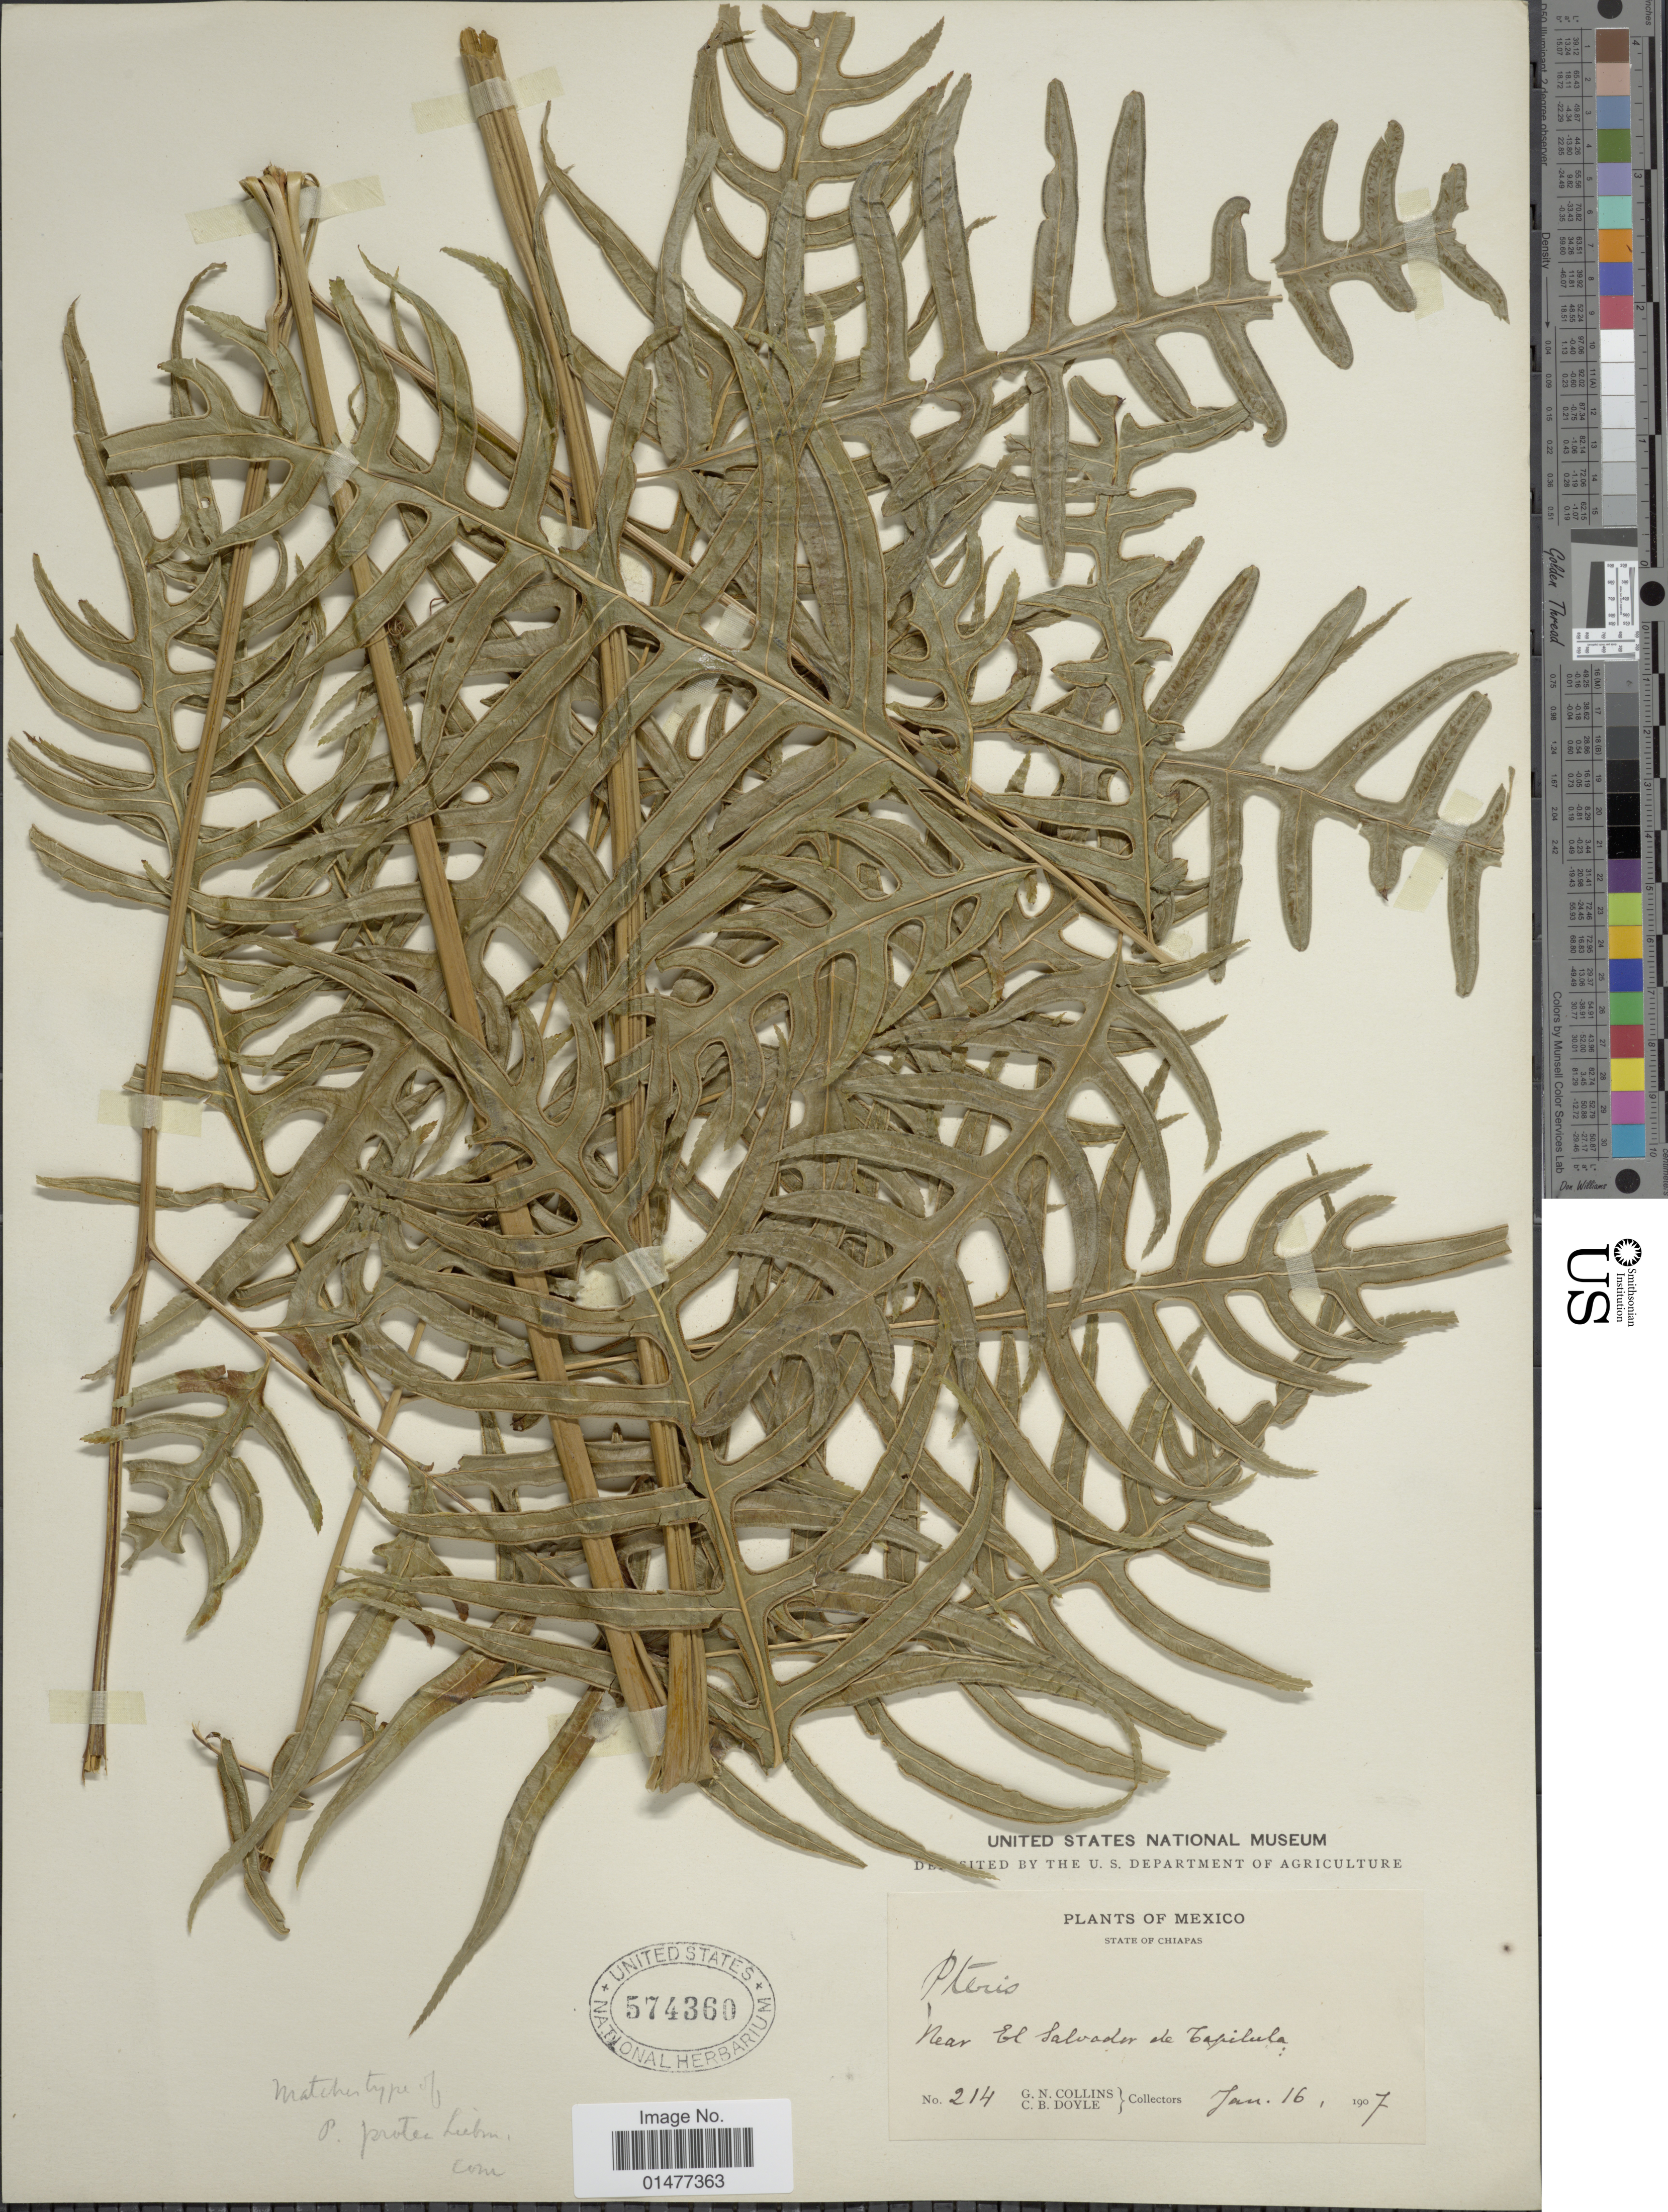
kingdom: Plantae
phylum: Tracheophyta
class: Polypodiopsida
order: Polypodiales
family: Pteridaceae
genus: Pteris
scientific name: Pteris altissima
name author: Poir.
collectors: G. Collins & C. Doyle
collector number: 214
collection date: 1907-01-16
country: Mexico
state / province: Chiapas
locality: Plants of Mexico, near El Salvador de Tapilula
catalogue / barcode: US 574360